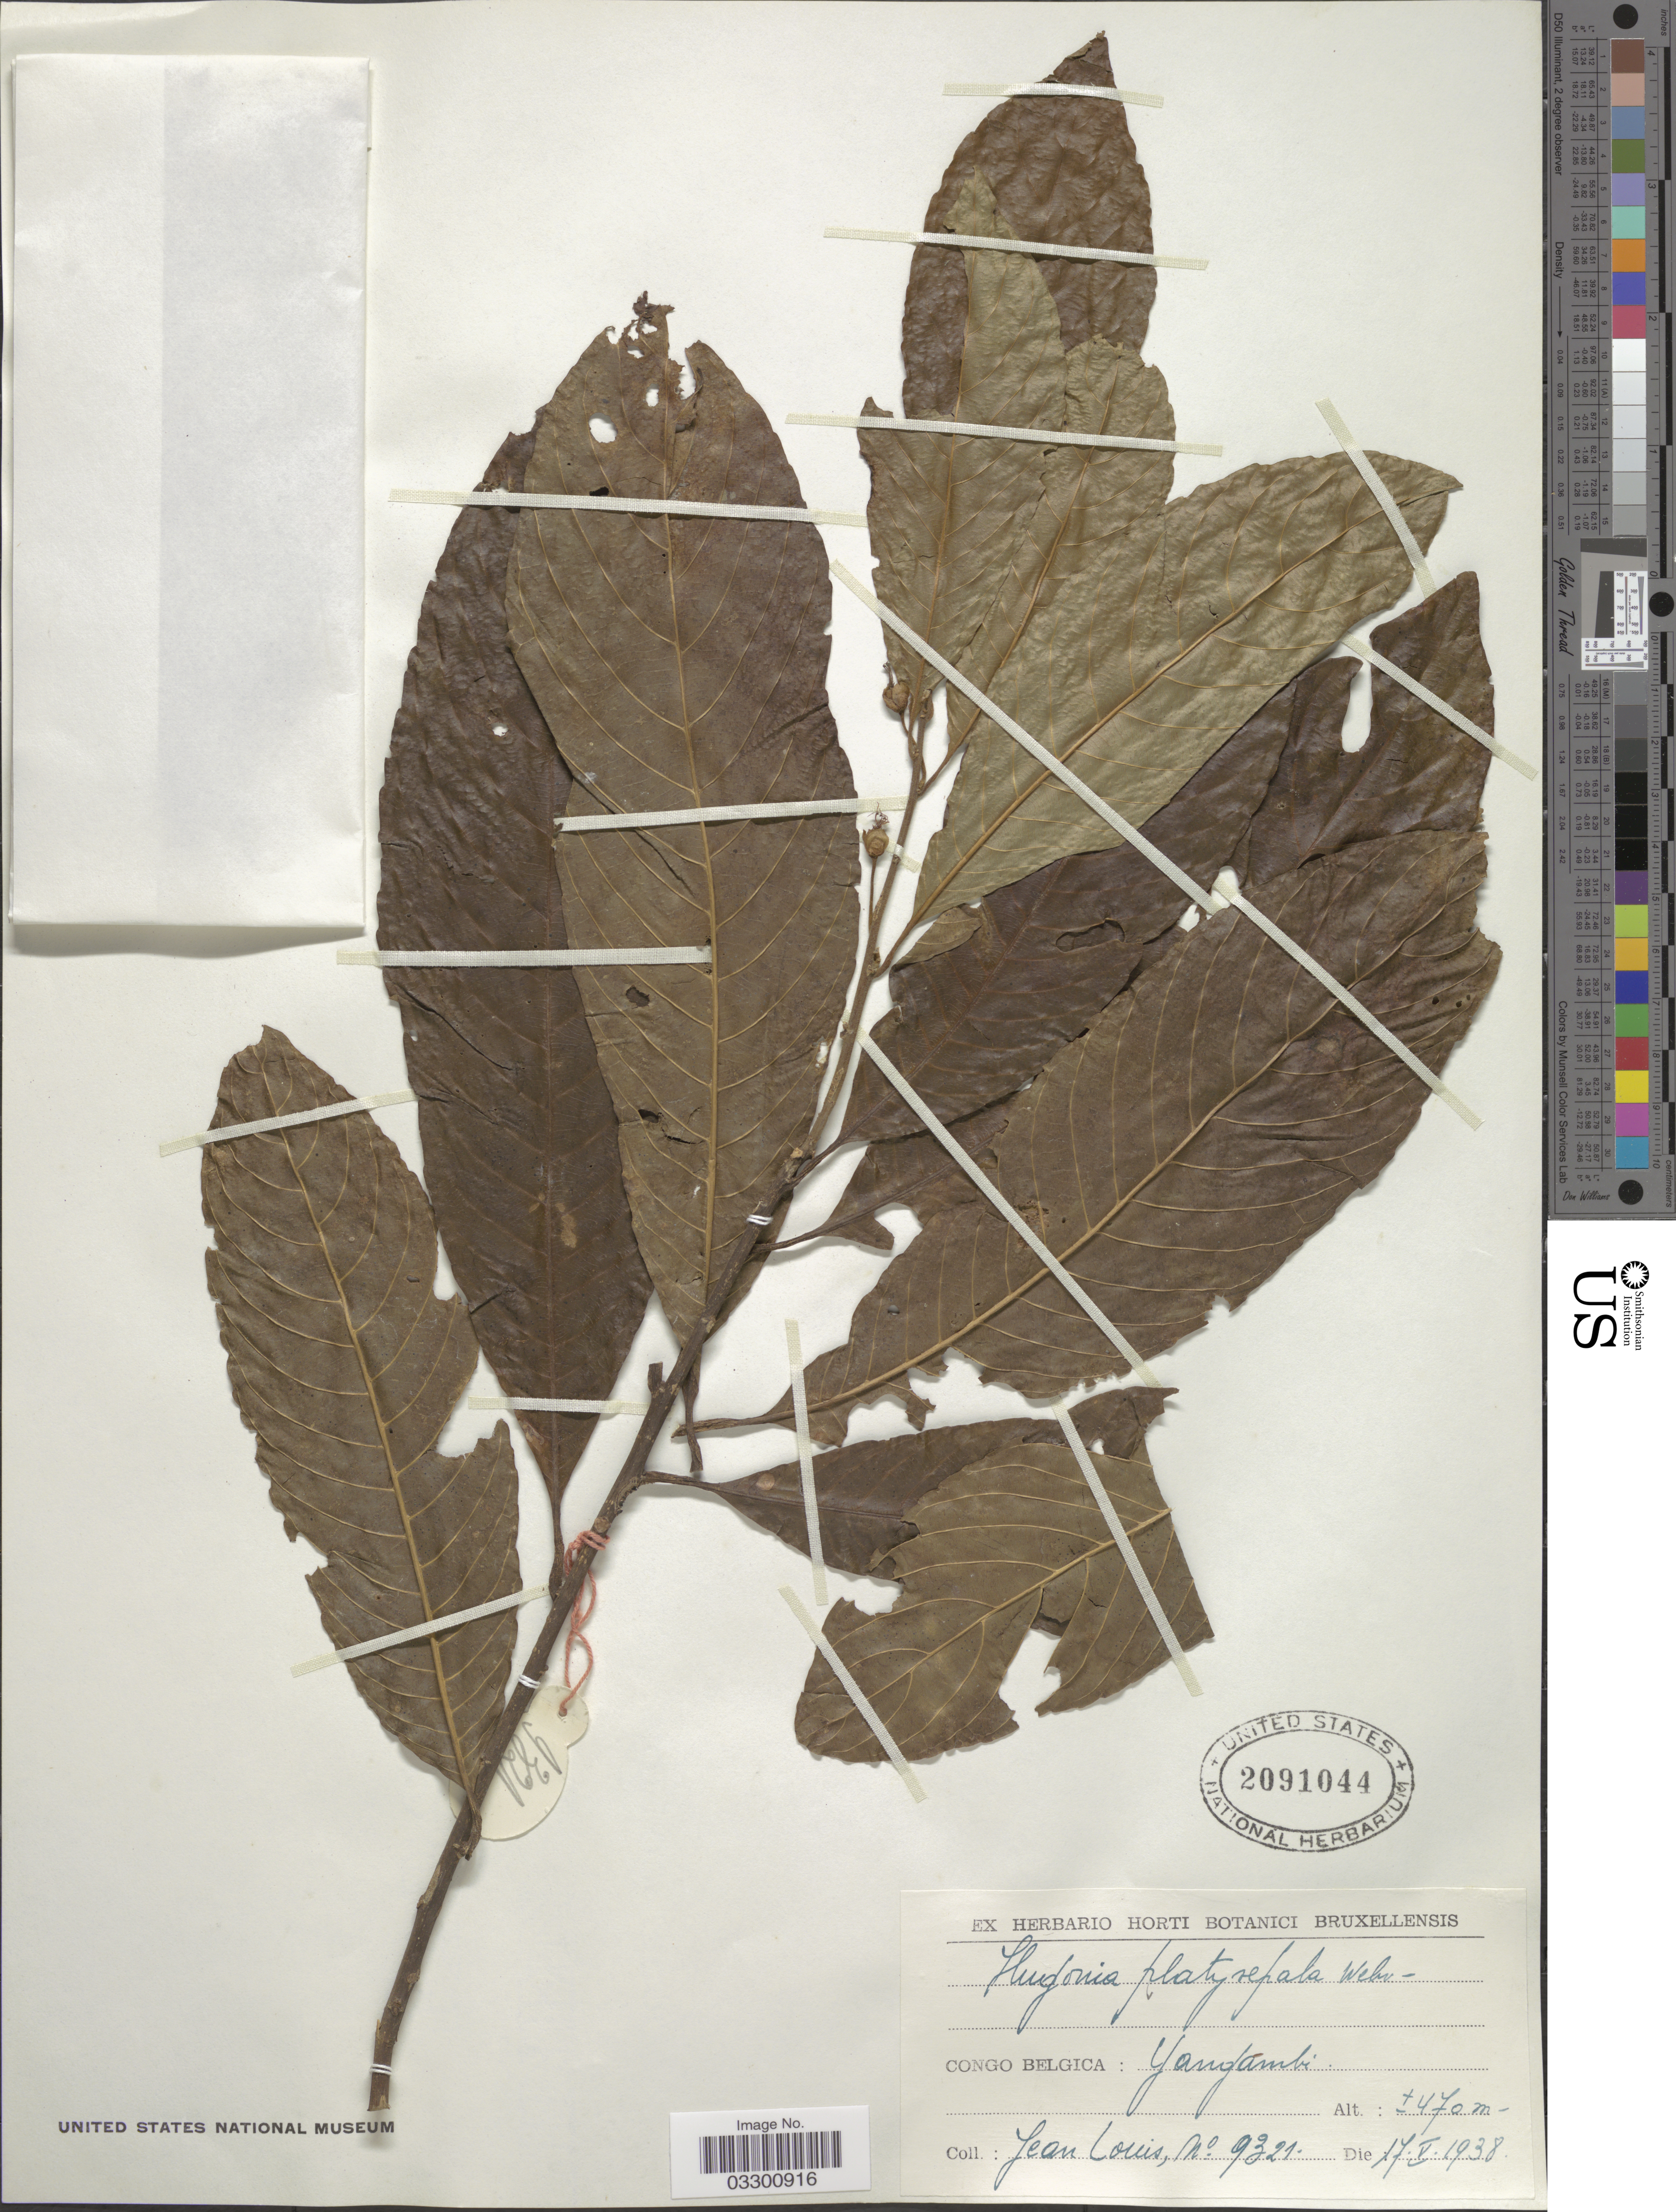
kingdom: Plantae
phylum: Tracheophyta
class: Magnoliopsida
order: Malpighiales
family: Linaceae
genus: Hugonia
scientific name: Hugonia platysepala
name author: Welw. ex Oliv.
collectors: J. Louis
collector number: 9321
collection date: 1938-05-17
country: Congo, Democratic Republic of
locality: Congo Belgica: Yangambi.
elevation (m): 470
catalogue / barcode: US 2091044